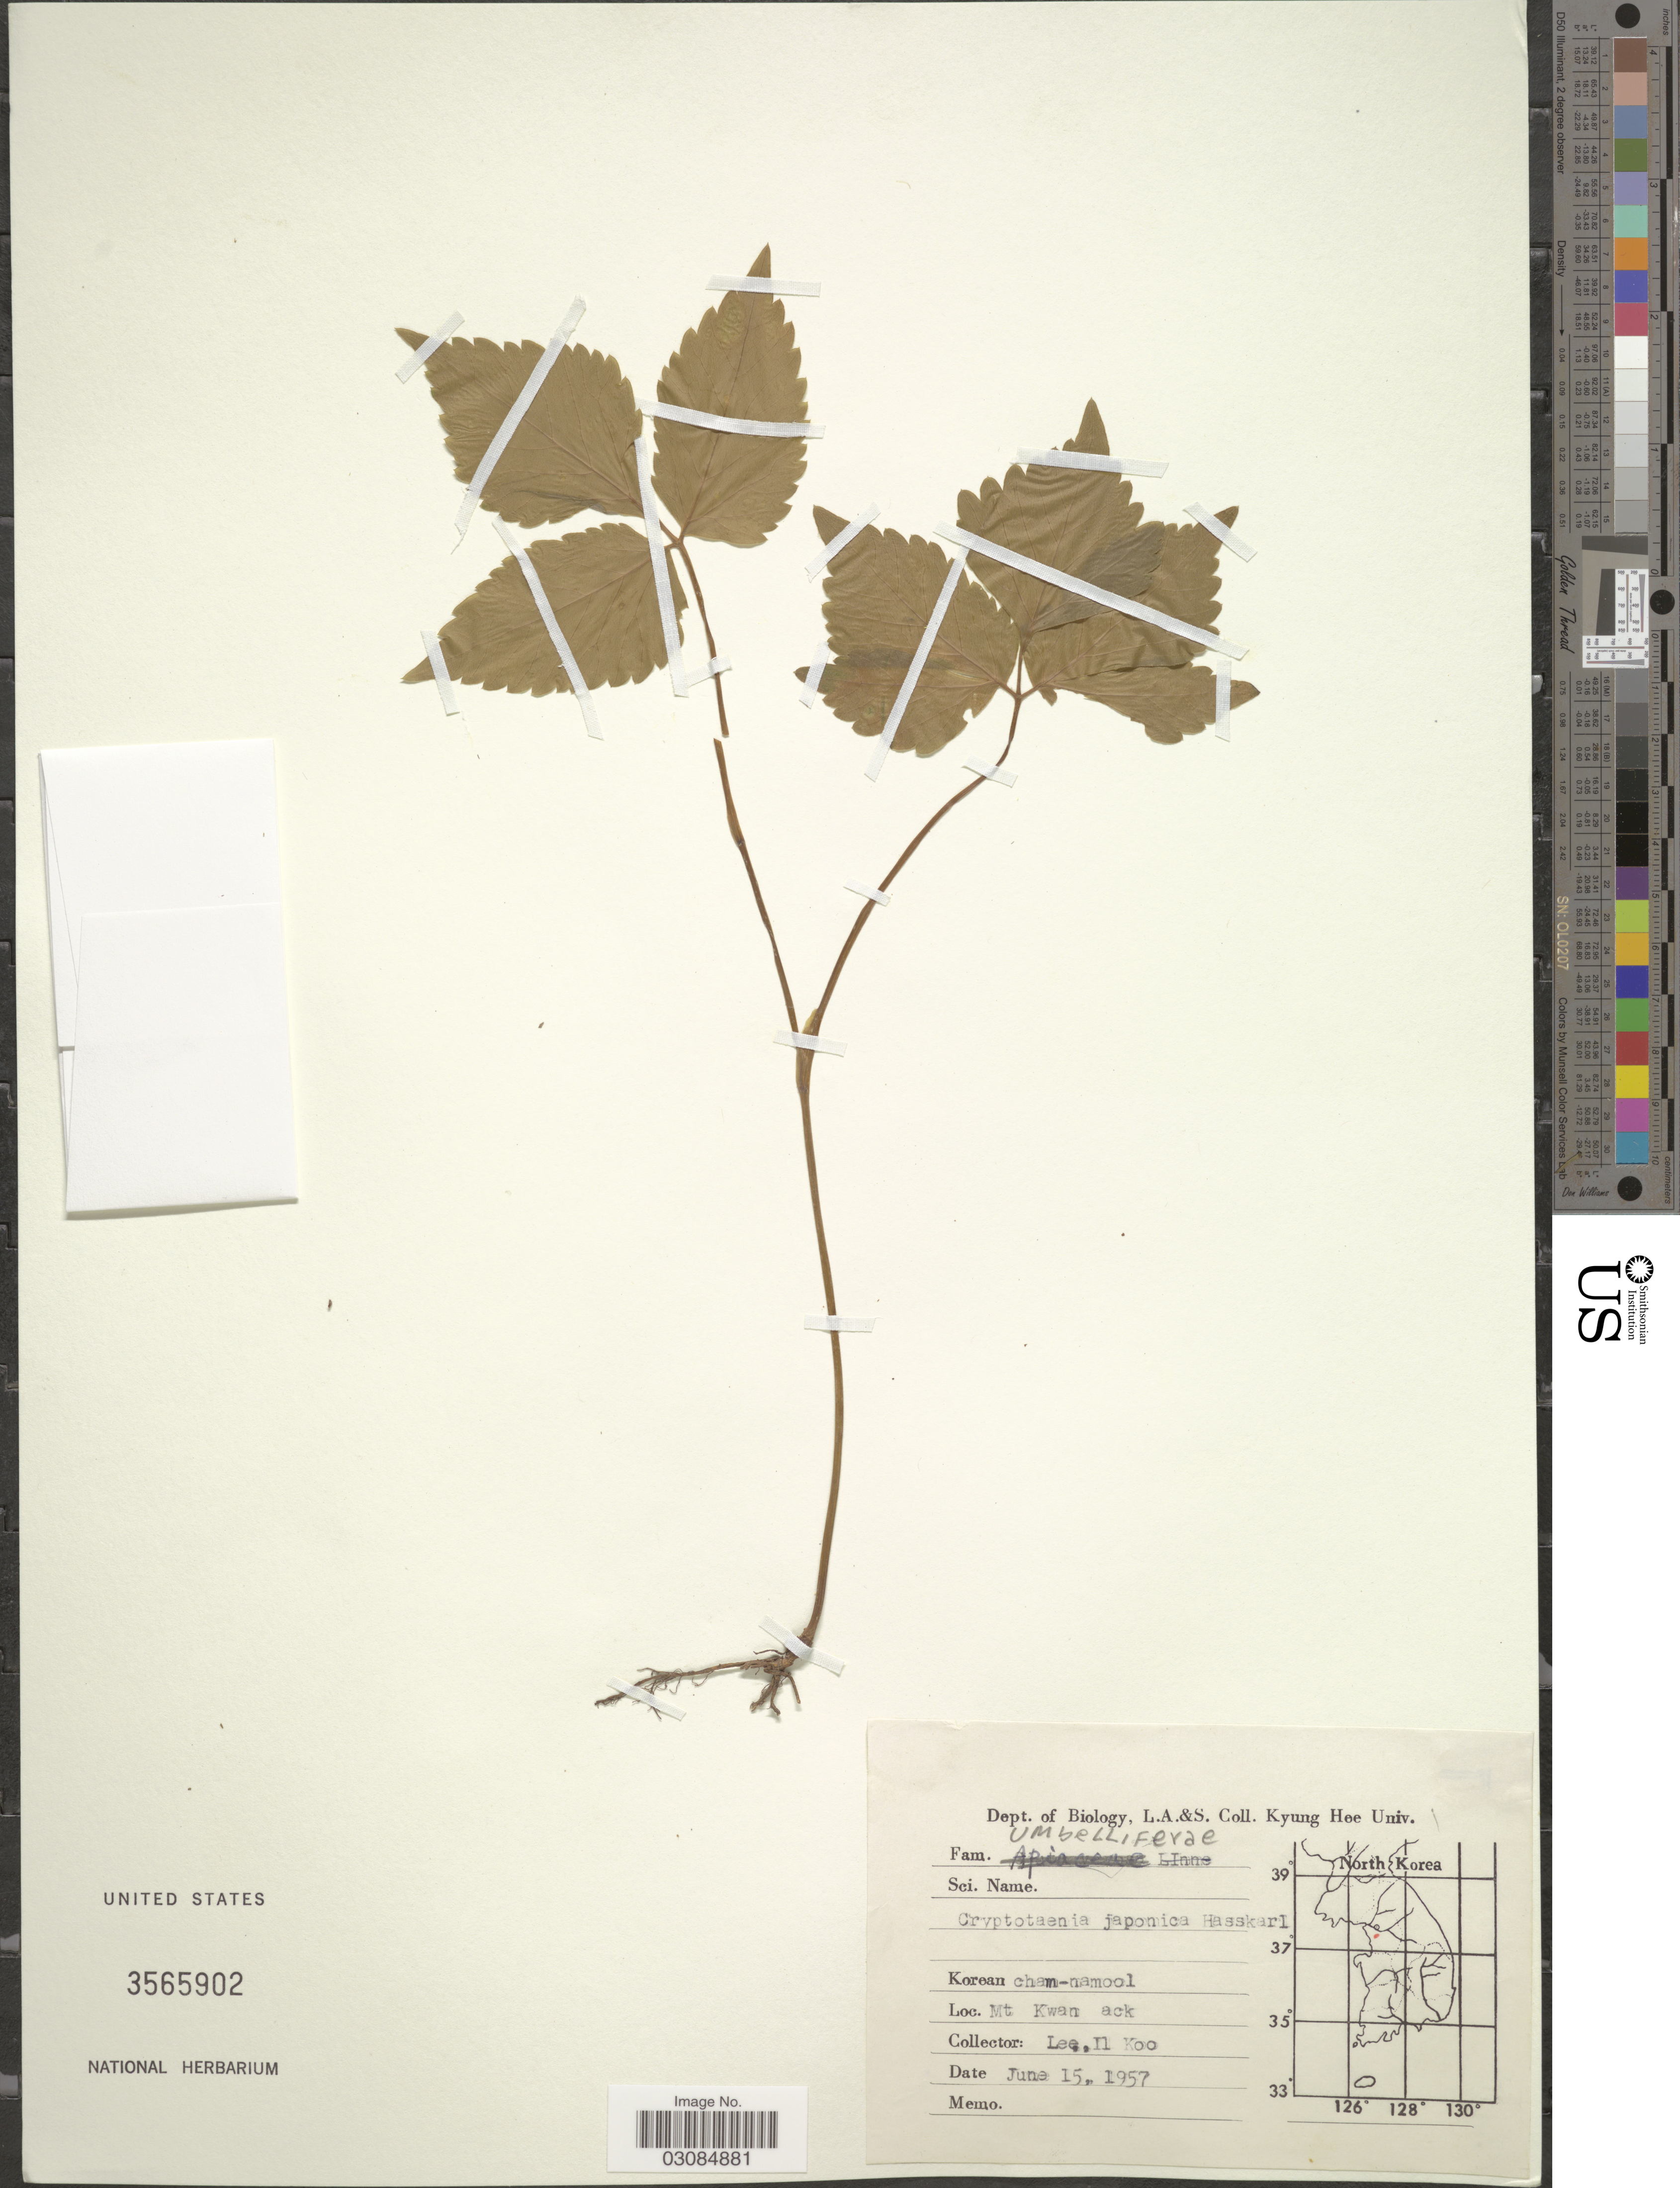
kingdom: Plantae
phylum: Tracheophyta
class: Magnoliopsida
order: Apiales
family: Apiaceae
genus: Cryptotaenia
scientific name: Cryptotaenia 10681280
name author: Hassk.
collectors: Il-Ko Lee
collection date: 1957-06-15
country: South Korea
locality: Mt Kwan ack.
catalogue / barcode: US 3565902